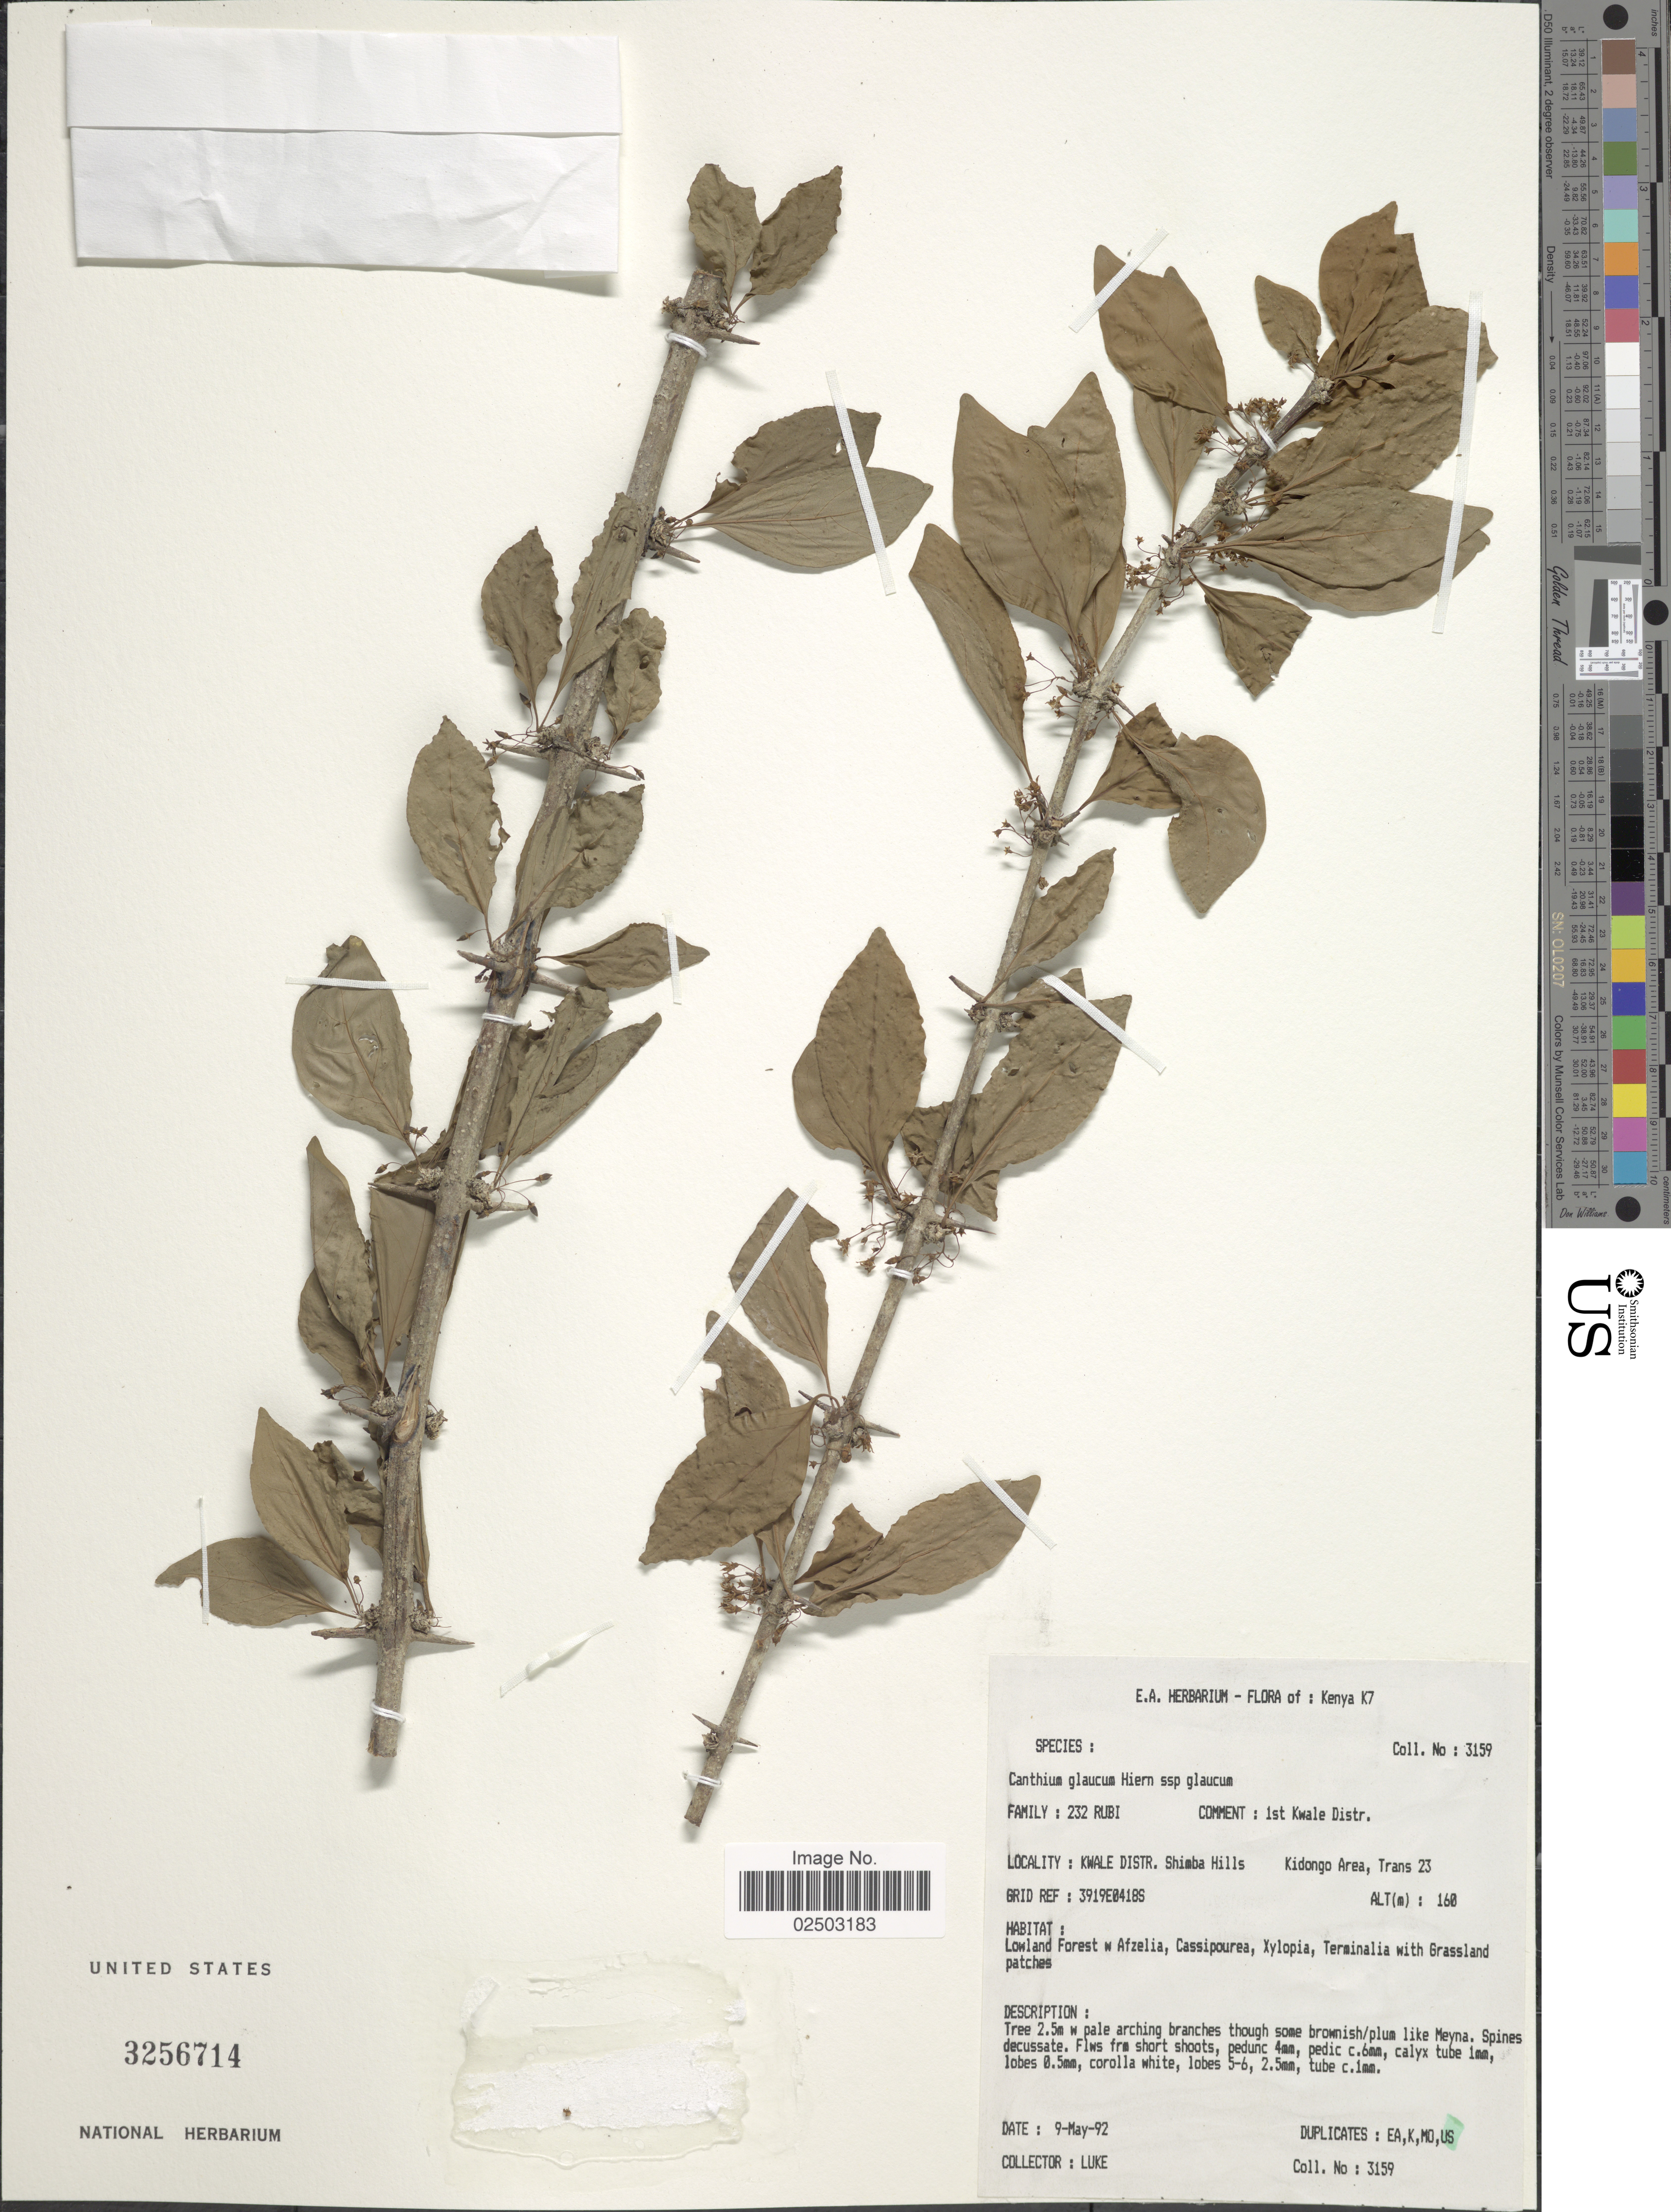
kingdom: Plantae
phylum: Tracheophyta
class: Magnoliopsida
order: Gentianales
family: Rubiaceae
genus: Canthium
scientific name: Canthium glaucum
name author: Hiern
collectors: -. Luke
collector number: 3159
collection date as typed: Transcribed d/m/y: 9/5/92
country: Kenya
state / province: Kwale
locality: Kenya K7, Kwale Distr., Shimba Hills, Kidongo Area, Trans 23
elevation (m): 160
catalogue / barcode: US 3256714